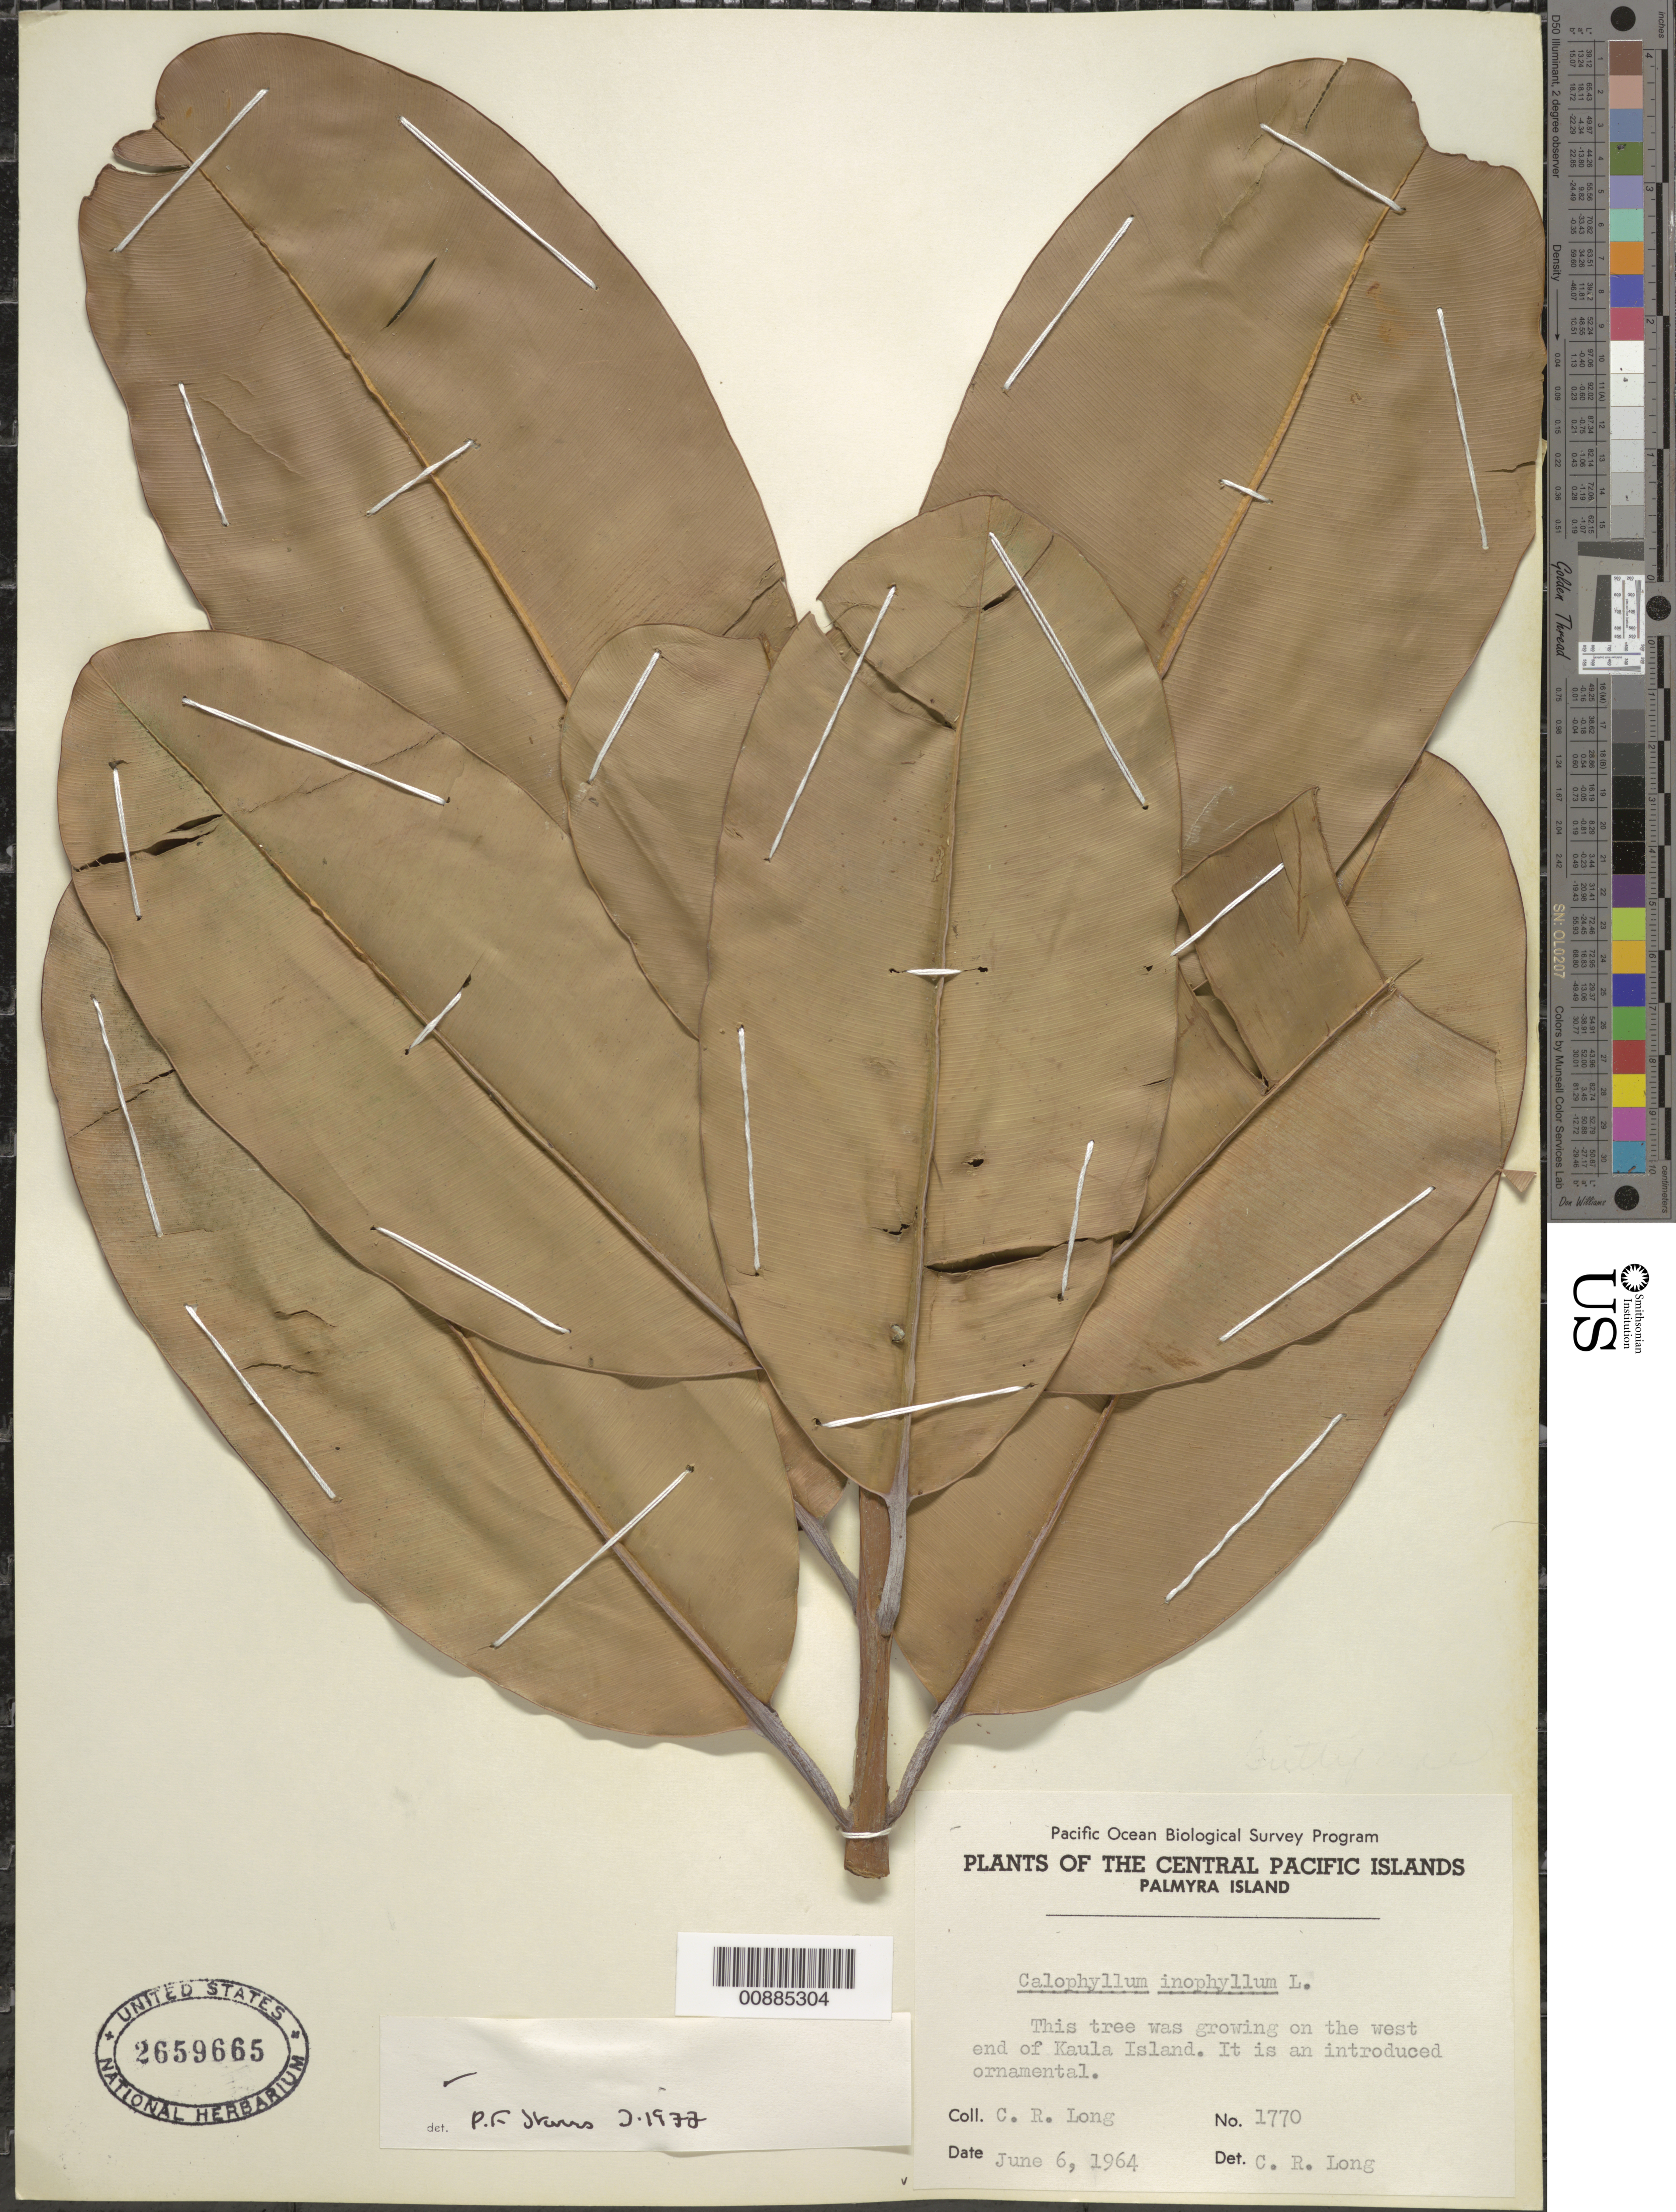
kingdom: Plantae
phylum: Tracheophyta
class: Magnoliopsida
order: Malpighiales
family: Calophyllaceae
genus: Calophyllum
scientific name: Calophyllum inophyllum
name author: L.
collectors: C. R. Long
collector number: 1770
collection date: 1964-06-06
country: United States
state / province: Hawaii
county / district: Kauai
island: Kaua'i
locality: West end of Kaula Island.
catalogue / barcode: US 2659665